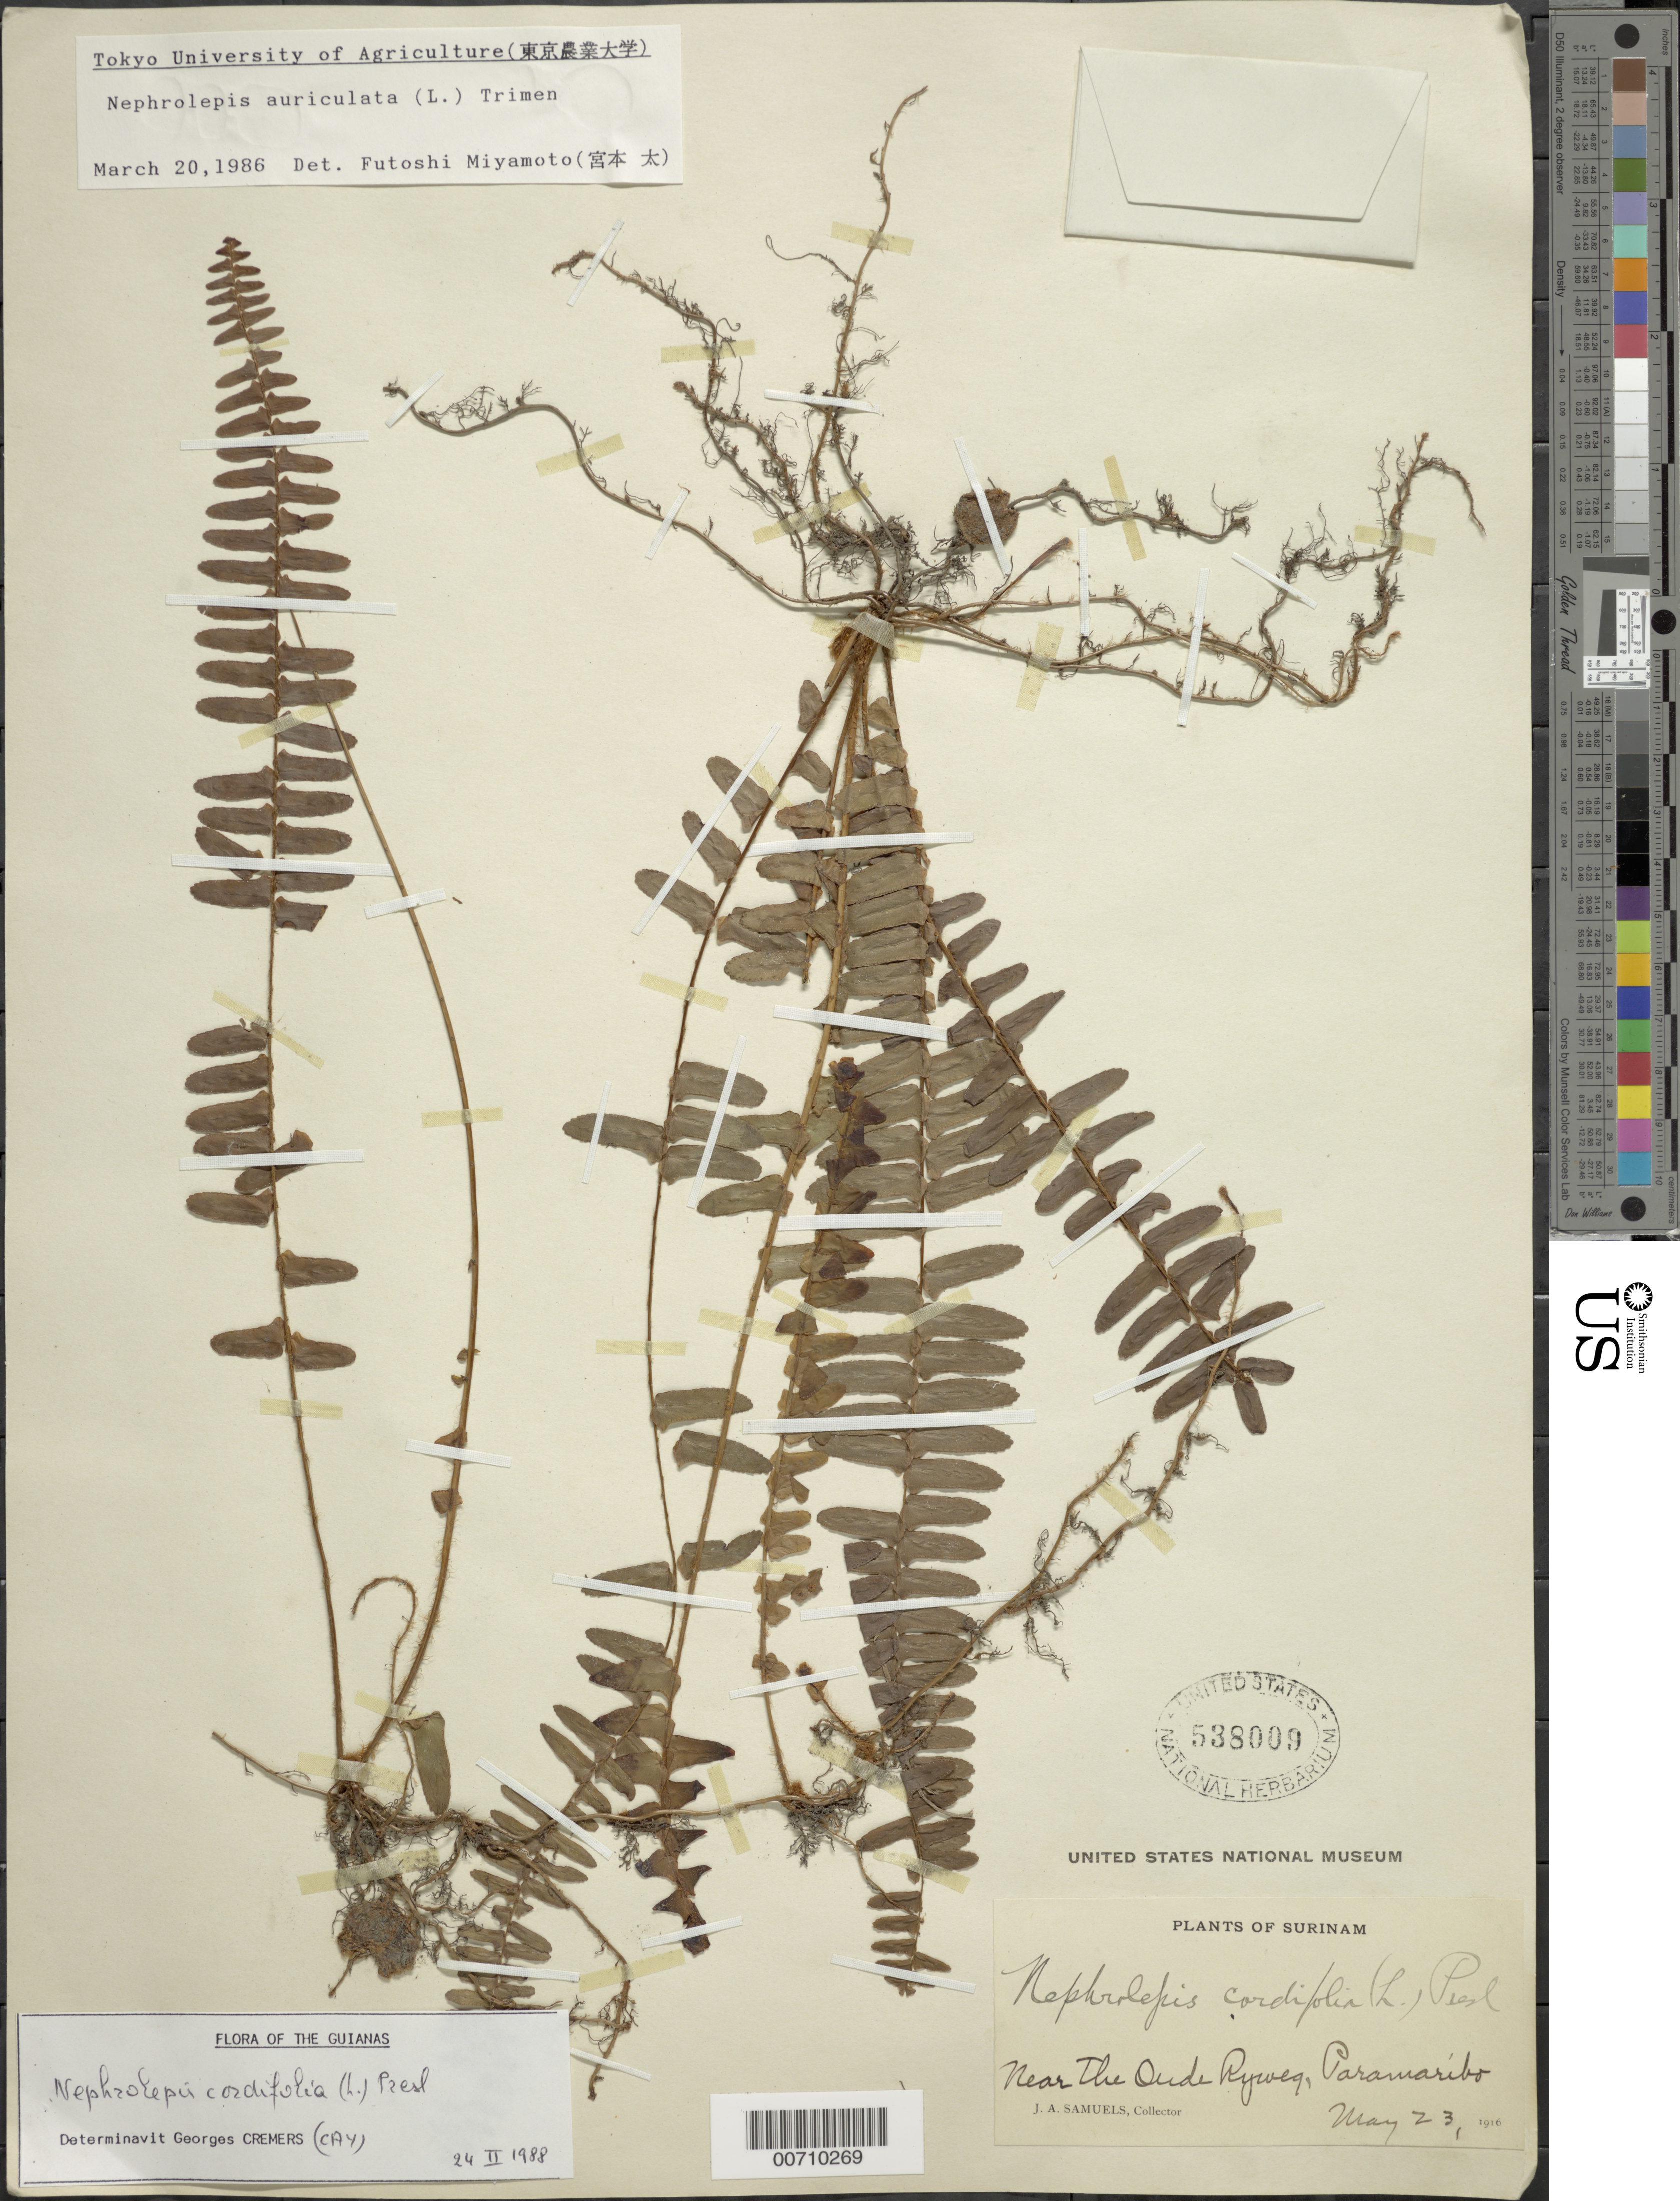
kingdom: Plantae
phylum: Tracheophyta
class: Polypodiopsida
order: Polypodiales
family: Nephrolepidaceae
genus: Nephrolepis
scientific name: Nephrolepis cordifolia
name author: (L.) C. Presl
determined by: Cremers, Georges A.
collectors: J. A. Samuels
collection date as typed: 23-May-16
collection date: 1916-05-23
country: Suriname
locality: Paramaribo, near Oude Ryweg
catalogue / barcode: US 538009